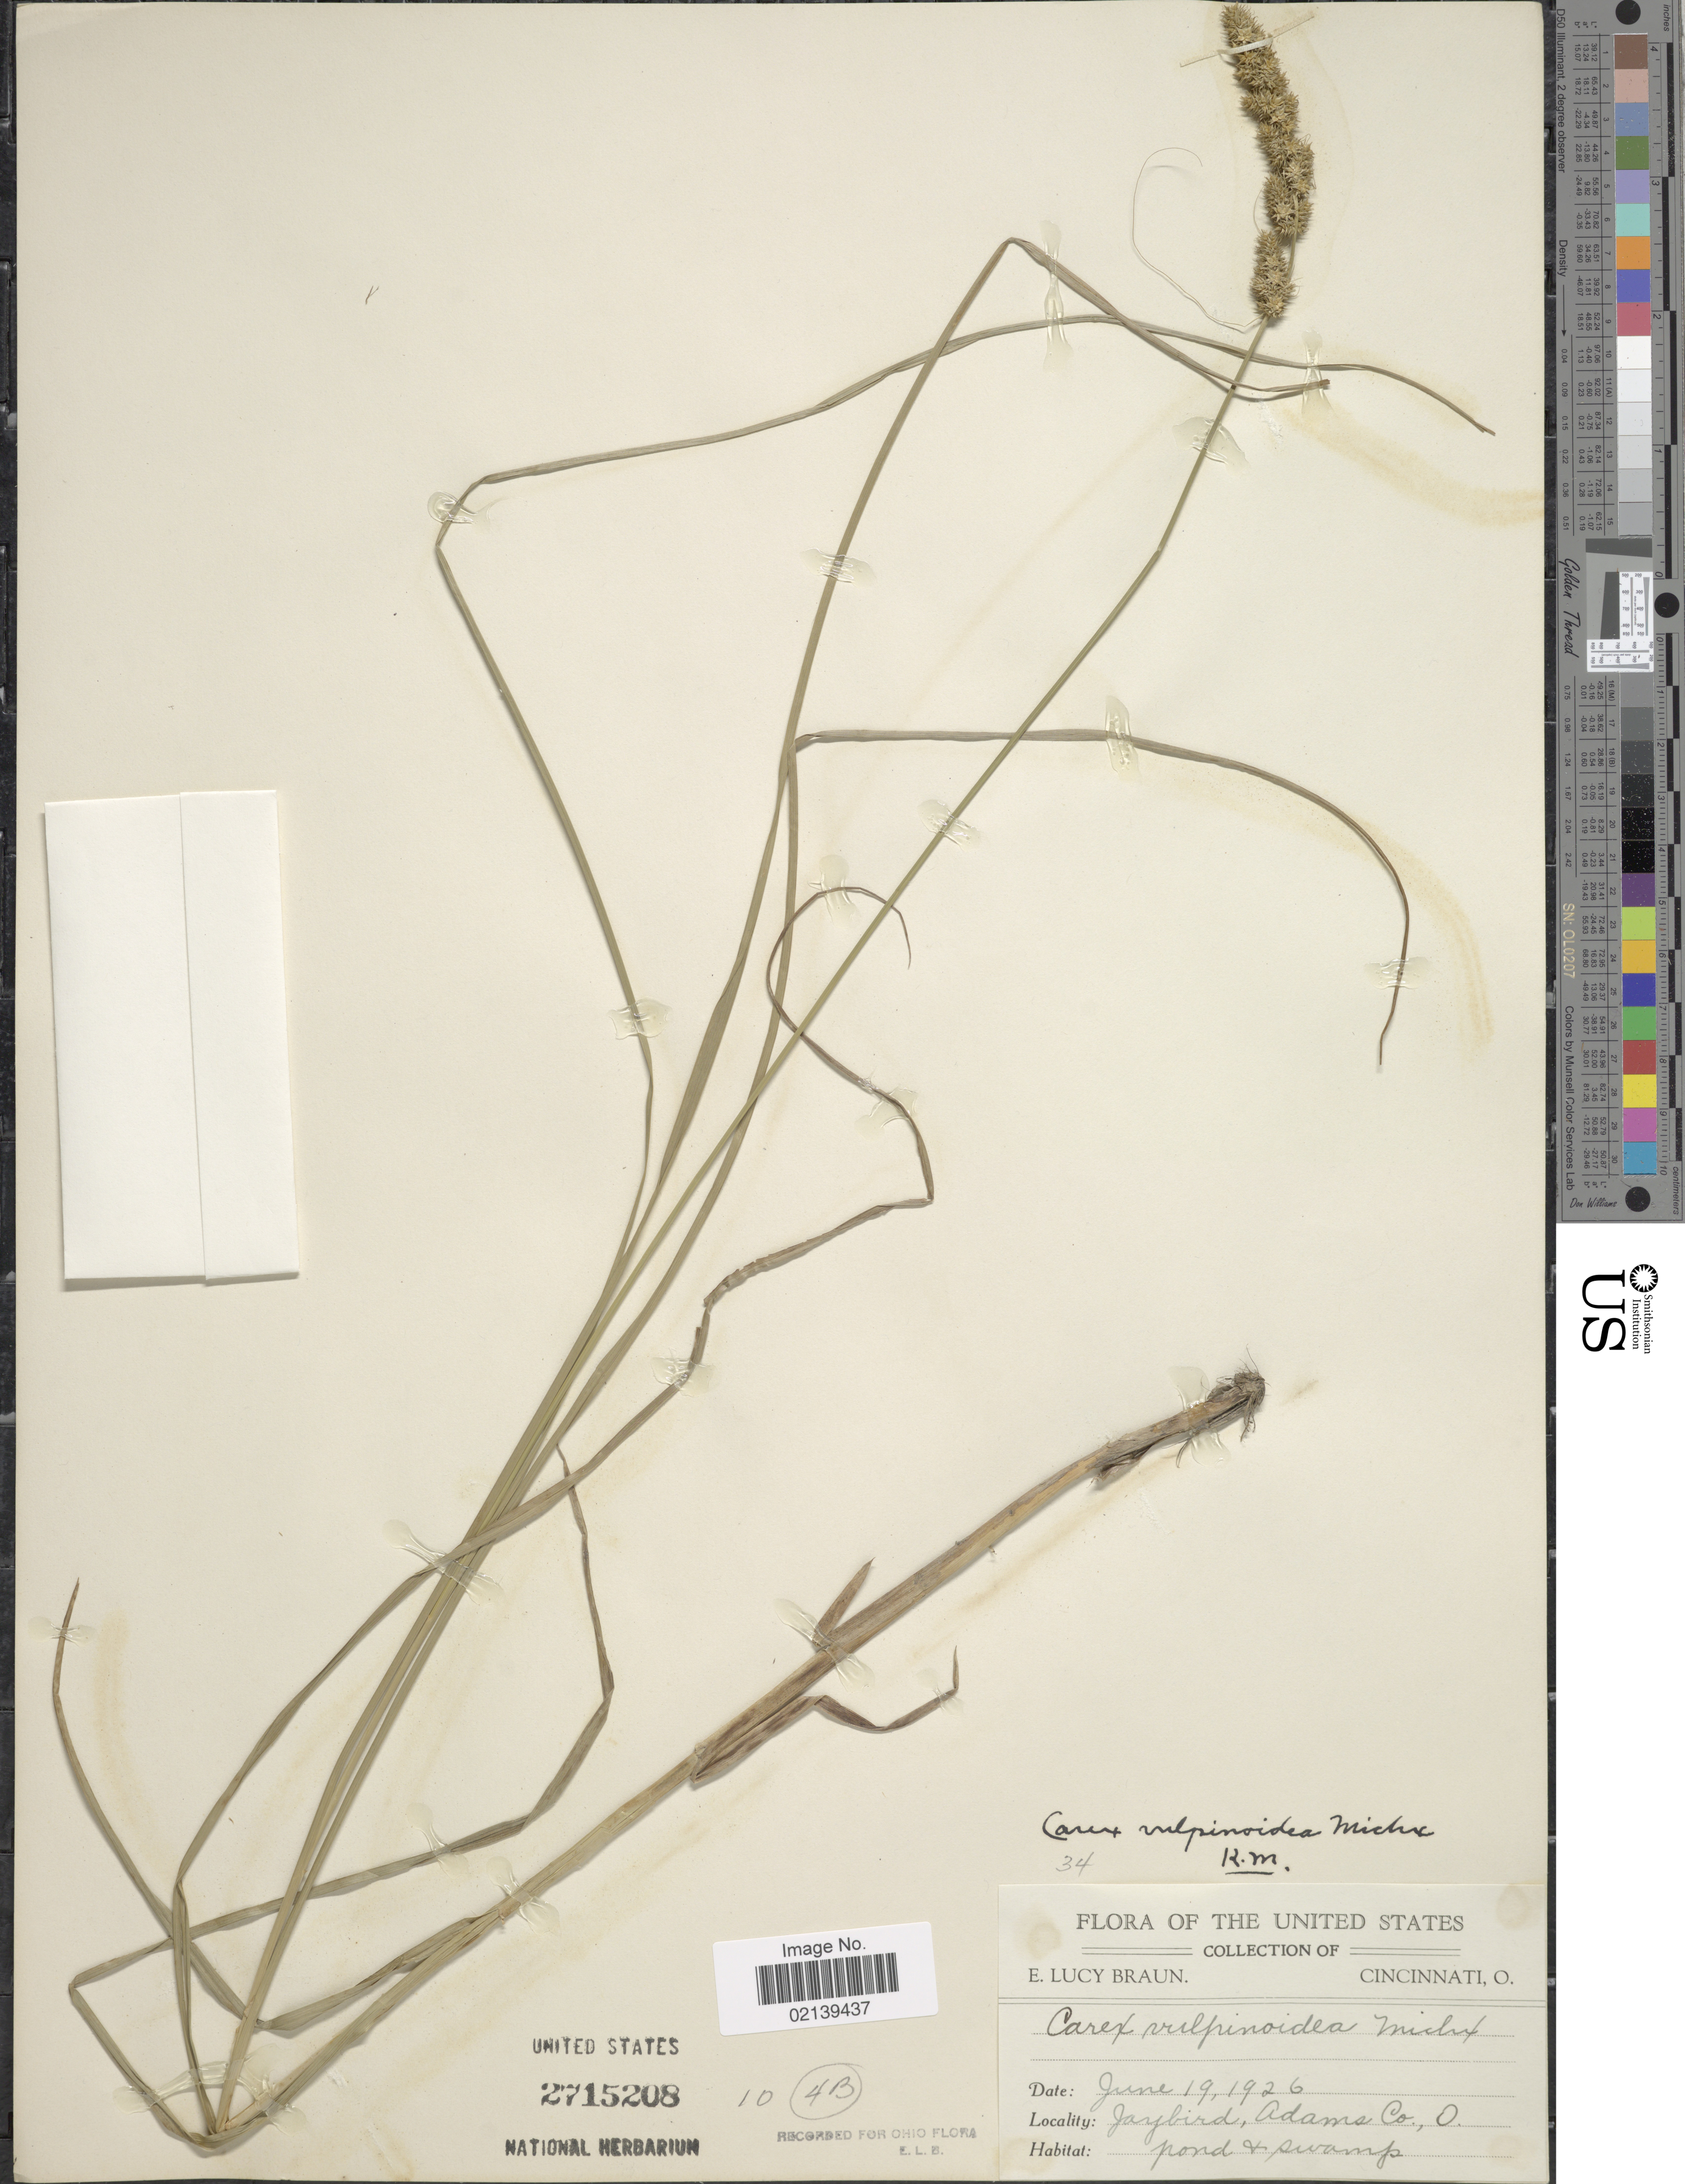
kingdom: Plantae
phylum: Tracheophyta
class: Liliopsida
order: Poales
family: Cyperaceae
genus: Carex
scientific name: Carex vulpinoidea Michx.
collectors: E. L. Braun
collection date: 1926-06-19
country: United States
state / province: Ohio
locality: Jaybird, Adams Co., O.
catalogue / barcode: US 2715208